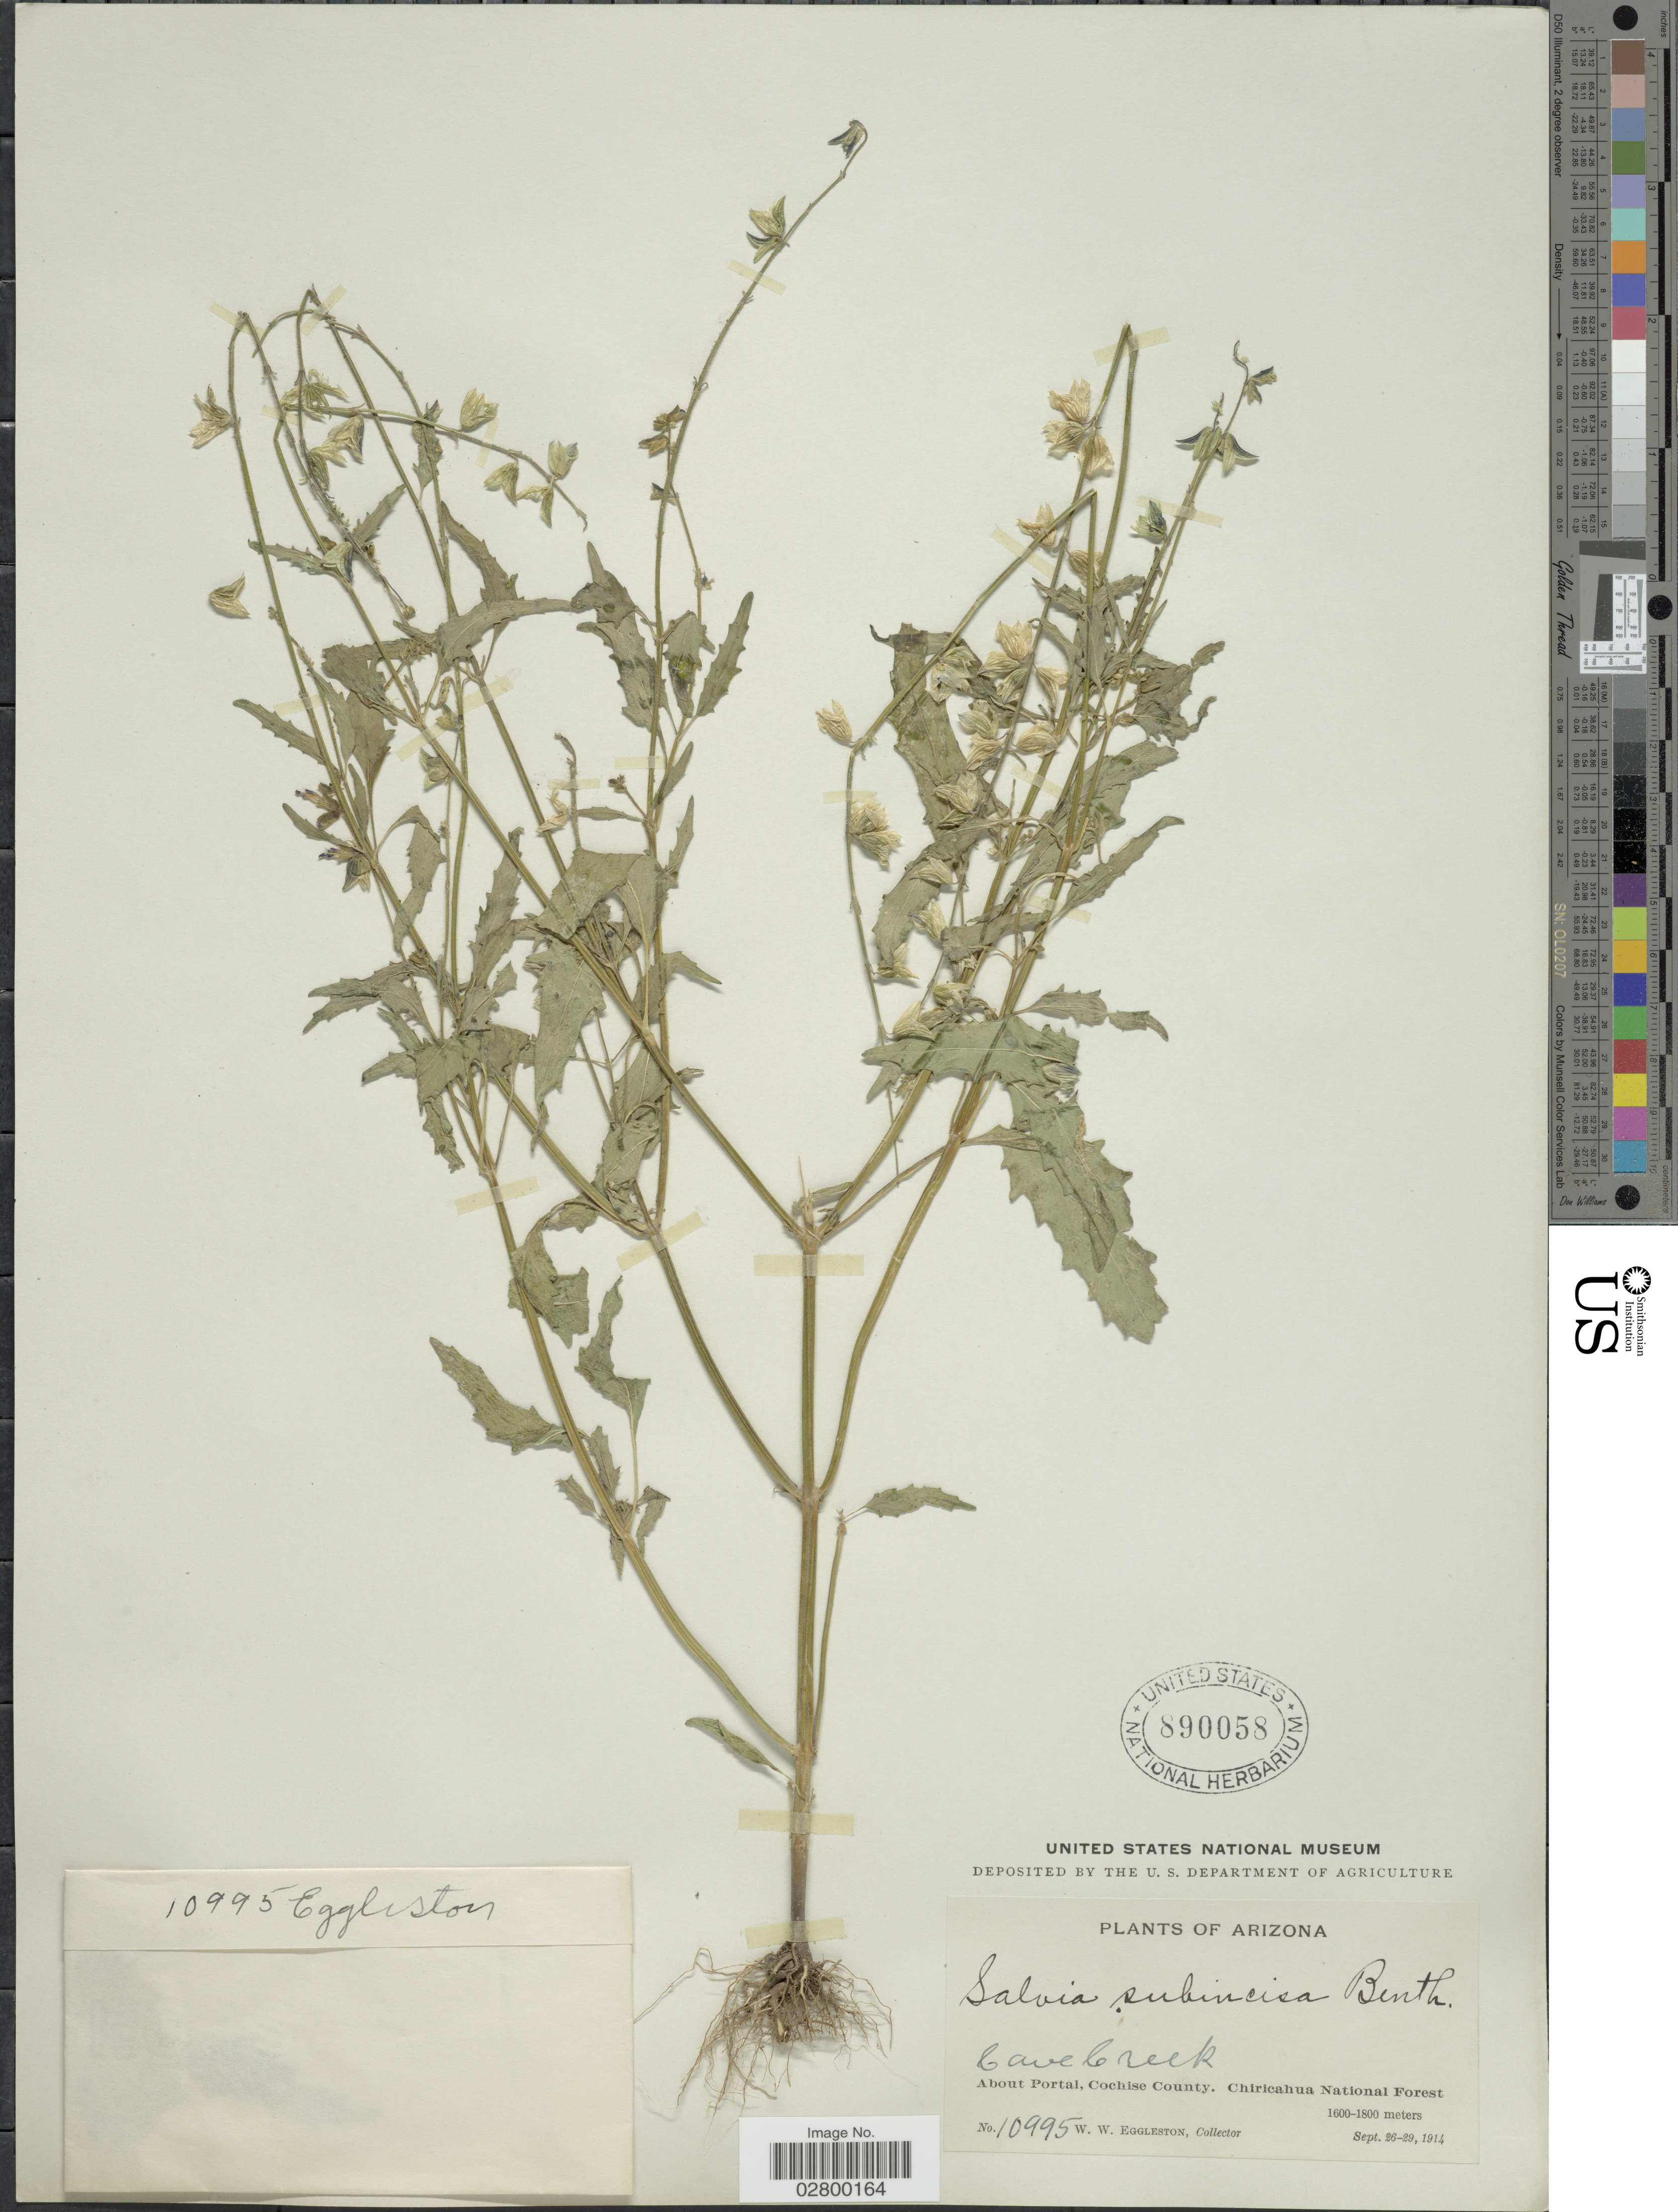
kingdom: Plantae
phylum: Tracheophyta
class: Magnoliopsida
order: Lamiales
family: Lamiaceae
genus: Salvia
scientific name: Salvia subincisa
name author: Benth.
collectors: W. W. Eggleston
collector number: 10995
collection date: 1914-09-26/1914-09-29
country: United States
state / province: Arizona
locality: Cave Creek, About Portal, Cochise County, Chiricahua National Forest.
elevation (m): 1600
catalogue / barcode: US 890058